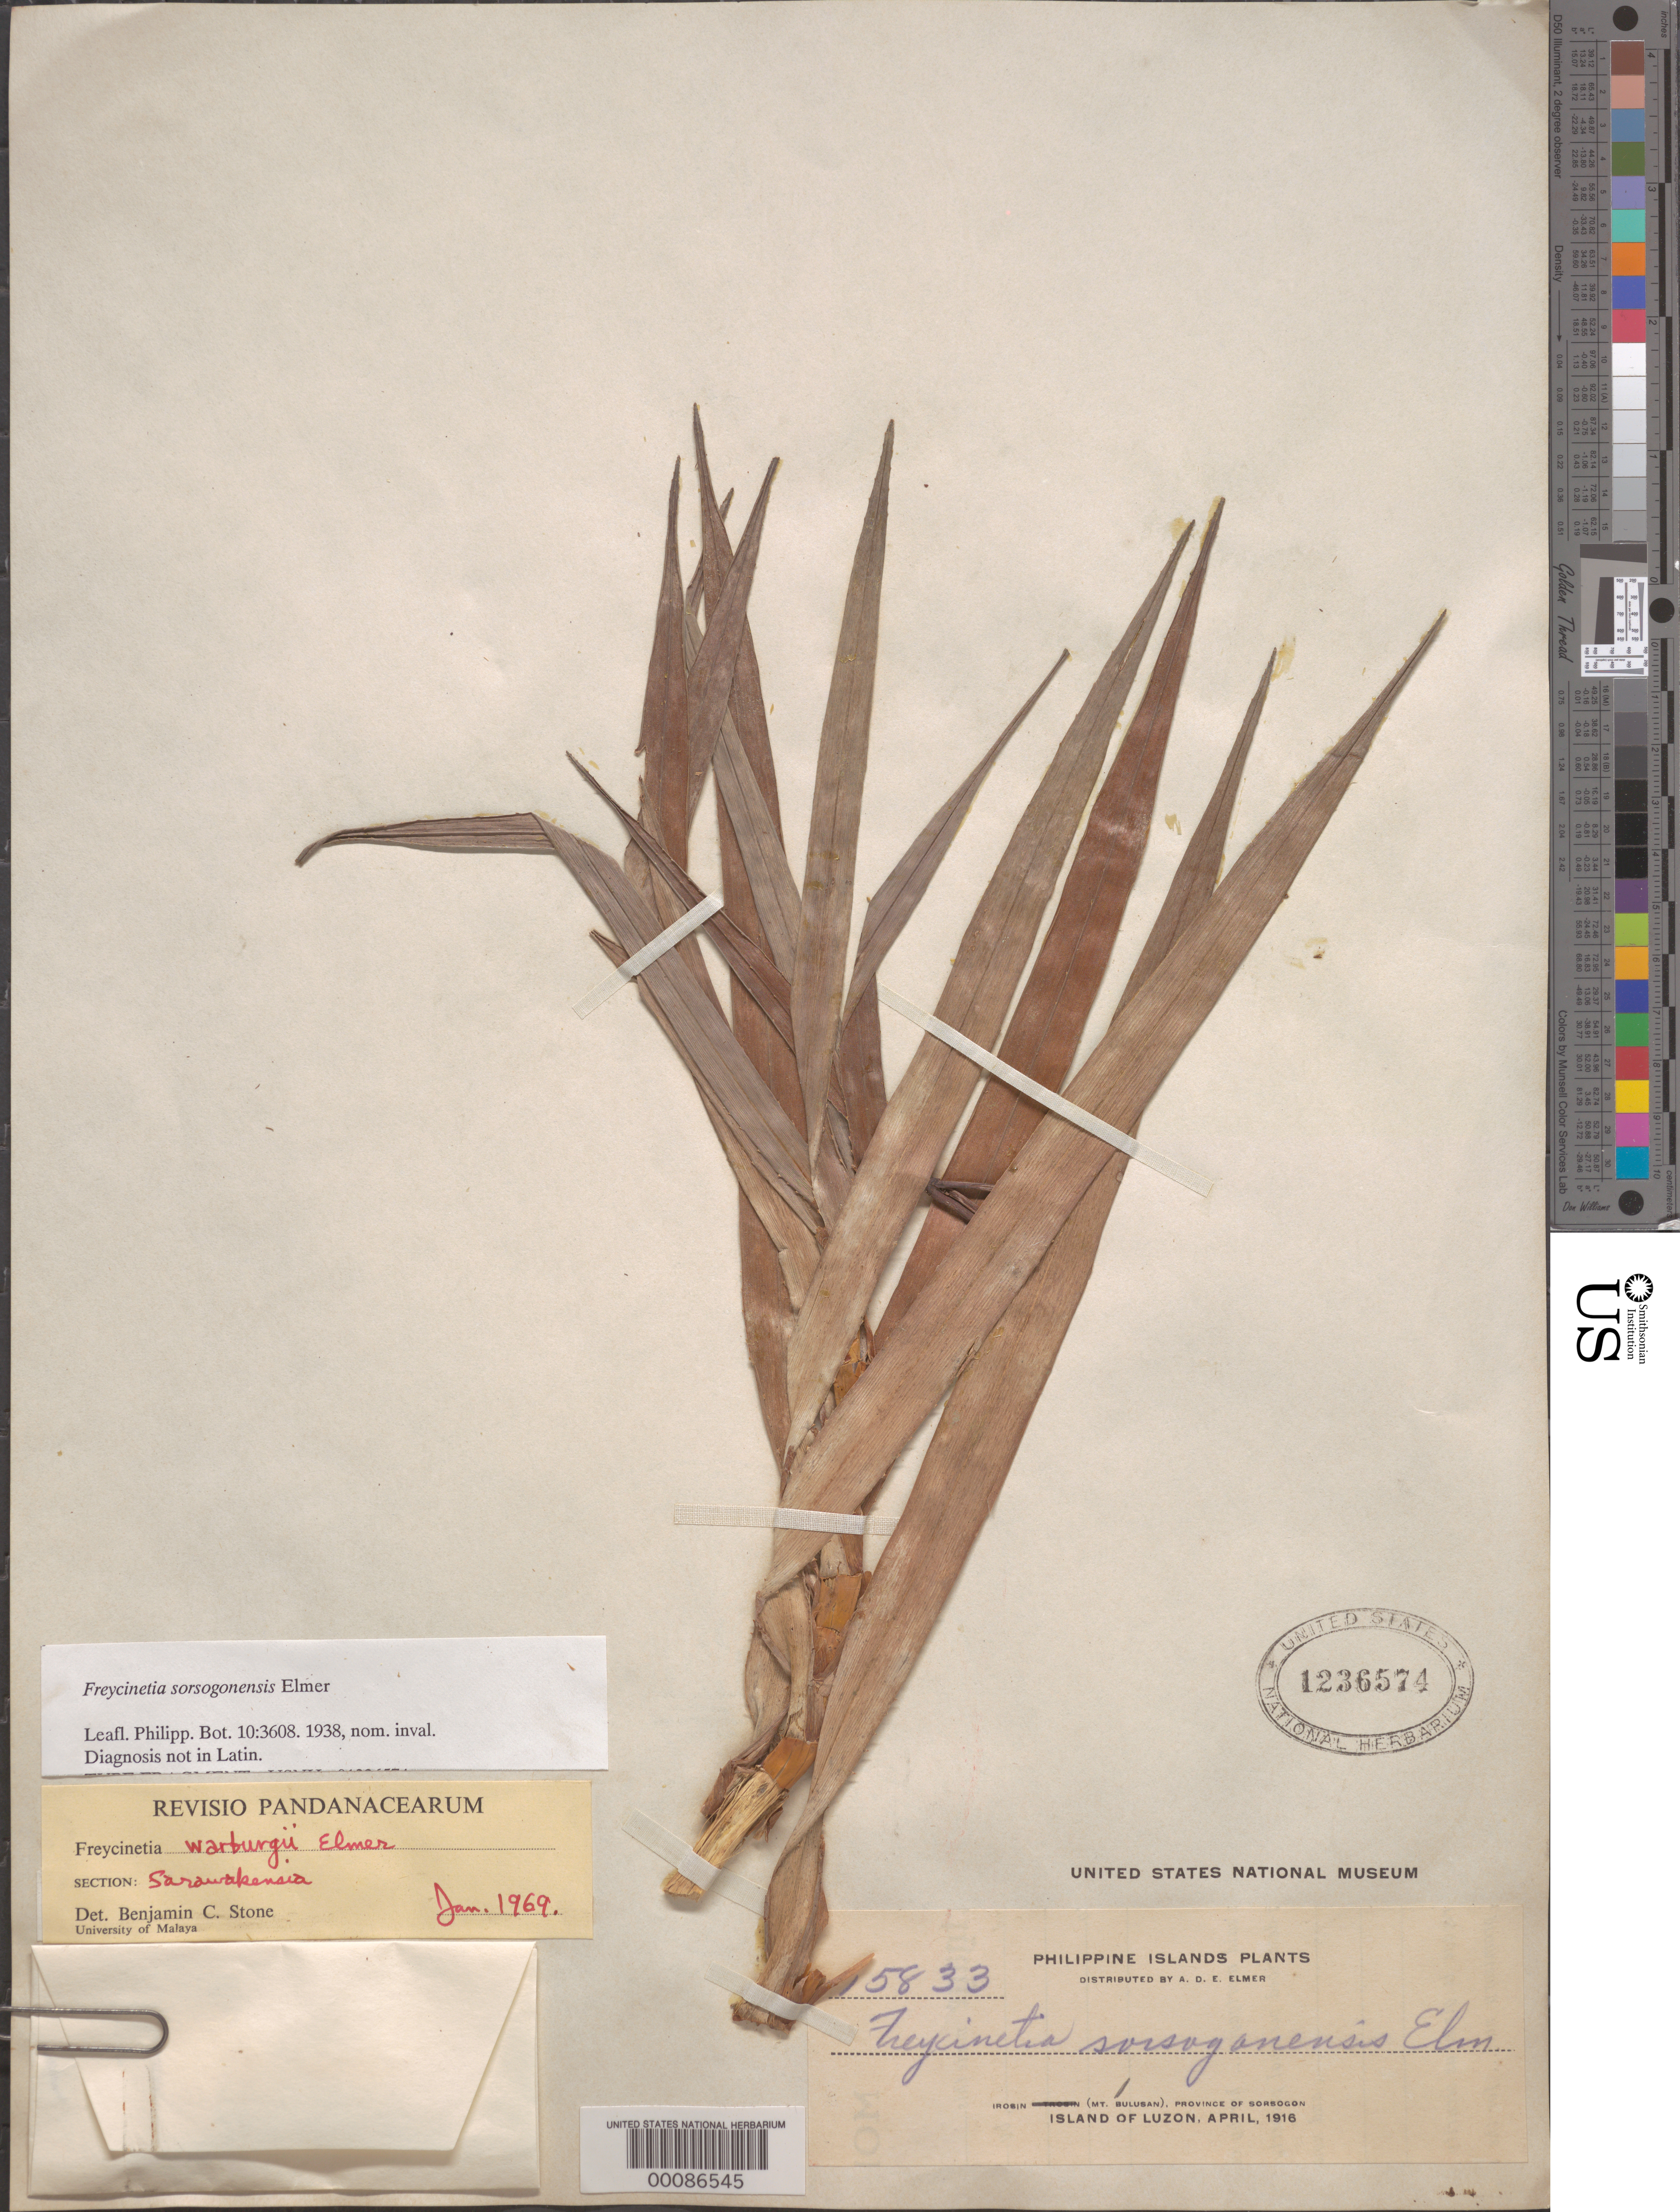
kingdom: Plantae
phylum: Tracheophyta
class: Liliopsida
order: Pandanales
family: Pandanaceae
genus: Freycinetia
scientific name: Freycinetia sorsogonensis Elmer, nom. inval.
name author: Elmer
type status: Voucher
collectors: A. D. E. Elmer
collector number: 15833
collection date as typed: Apr 1916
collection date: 1916-04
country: Philippines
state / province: Bicol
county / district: Sorsogon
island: Luzon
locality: Irosin (Mt. Bulusan), Province of Sorsogon, Island of Luzon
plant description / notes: "Type" of Freycinetia sorsogonensis Elmer, nom. inval. (no Latin descr. or diagn.)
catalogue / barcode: US 1236574